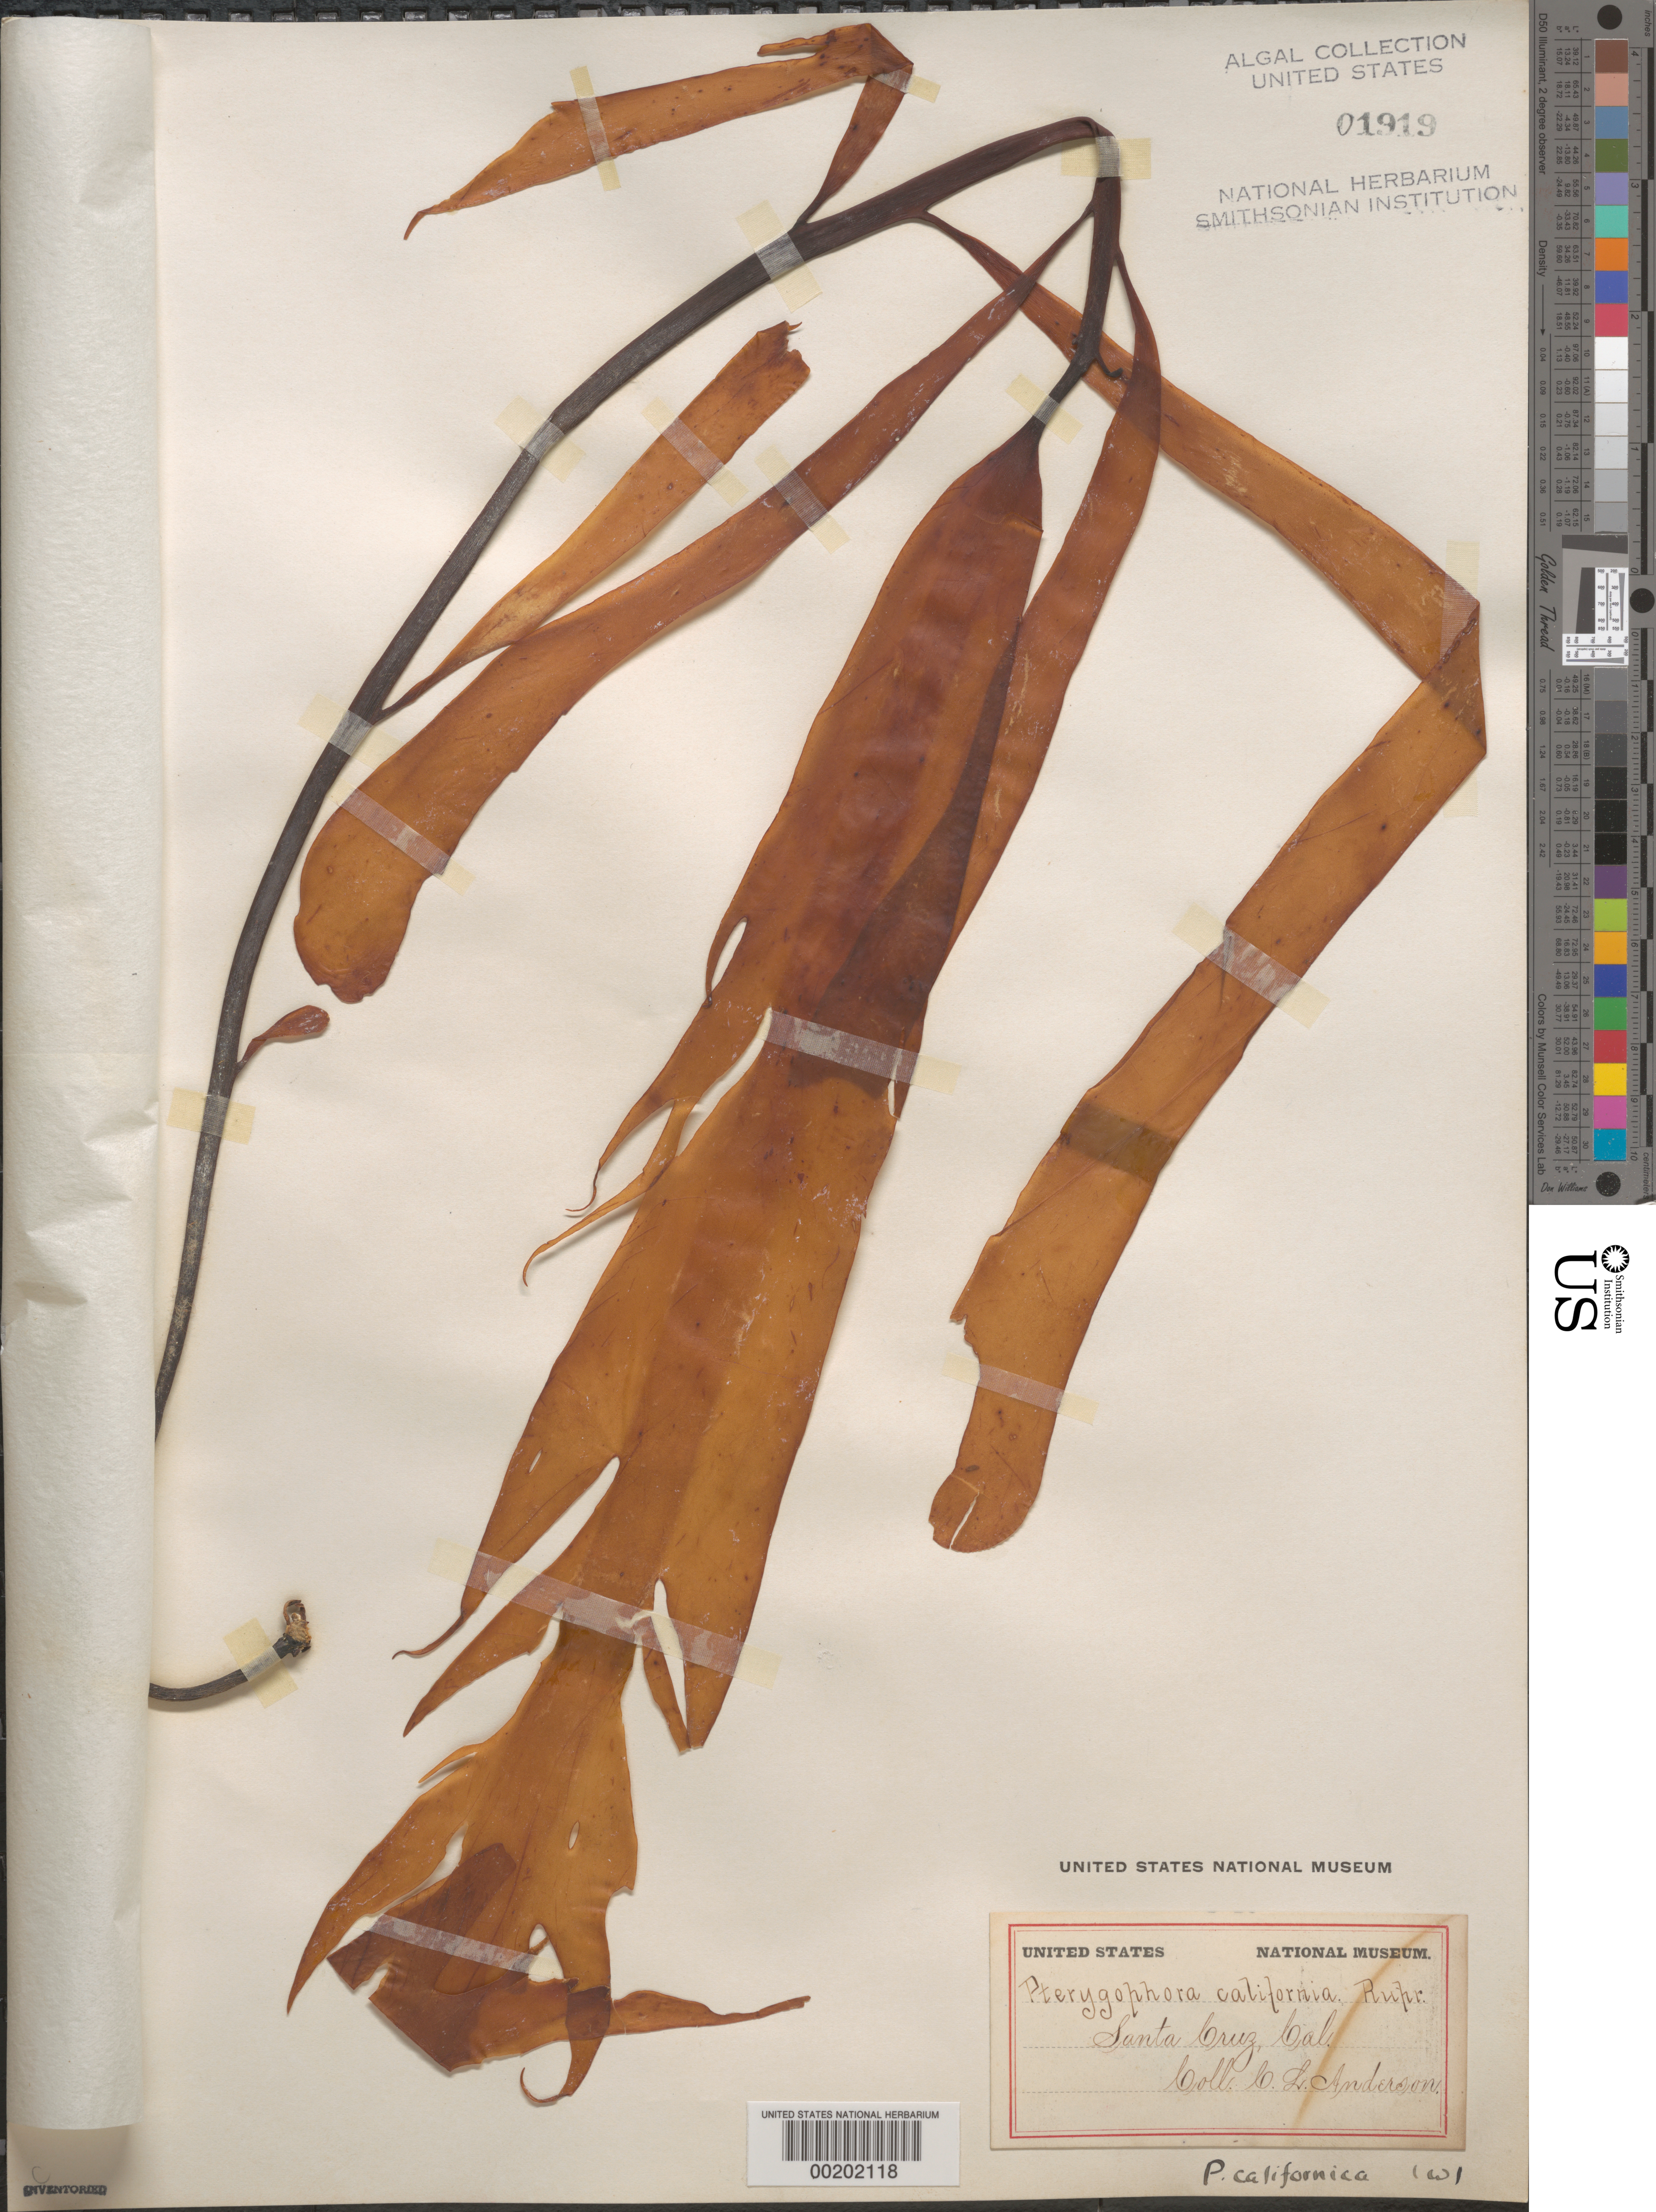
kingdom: Chromista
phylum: Ochrophyta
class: Phaeophyceae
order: Laminariales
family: Alariaceae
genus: Pterygophora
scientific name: Pterygophora californica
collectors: C. L. Anderson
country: United States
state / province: California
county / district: Santa Cruz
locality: Santa Cruz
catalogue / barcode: US 1919